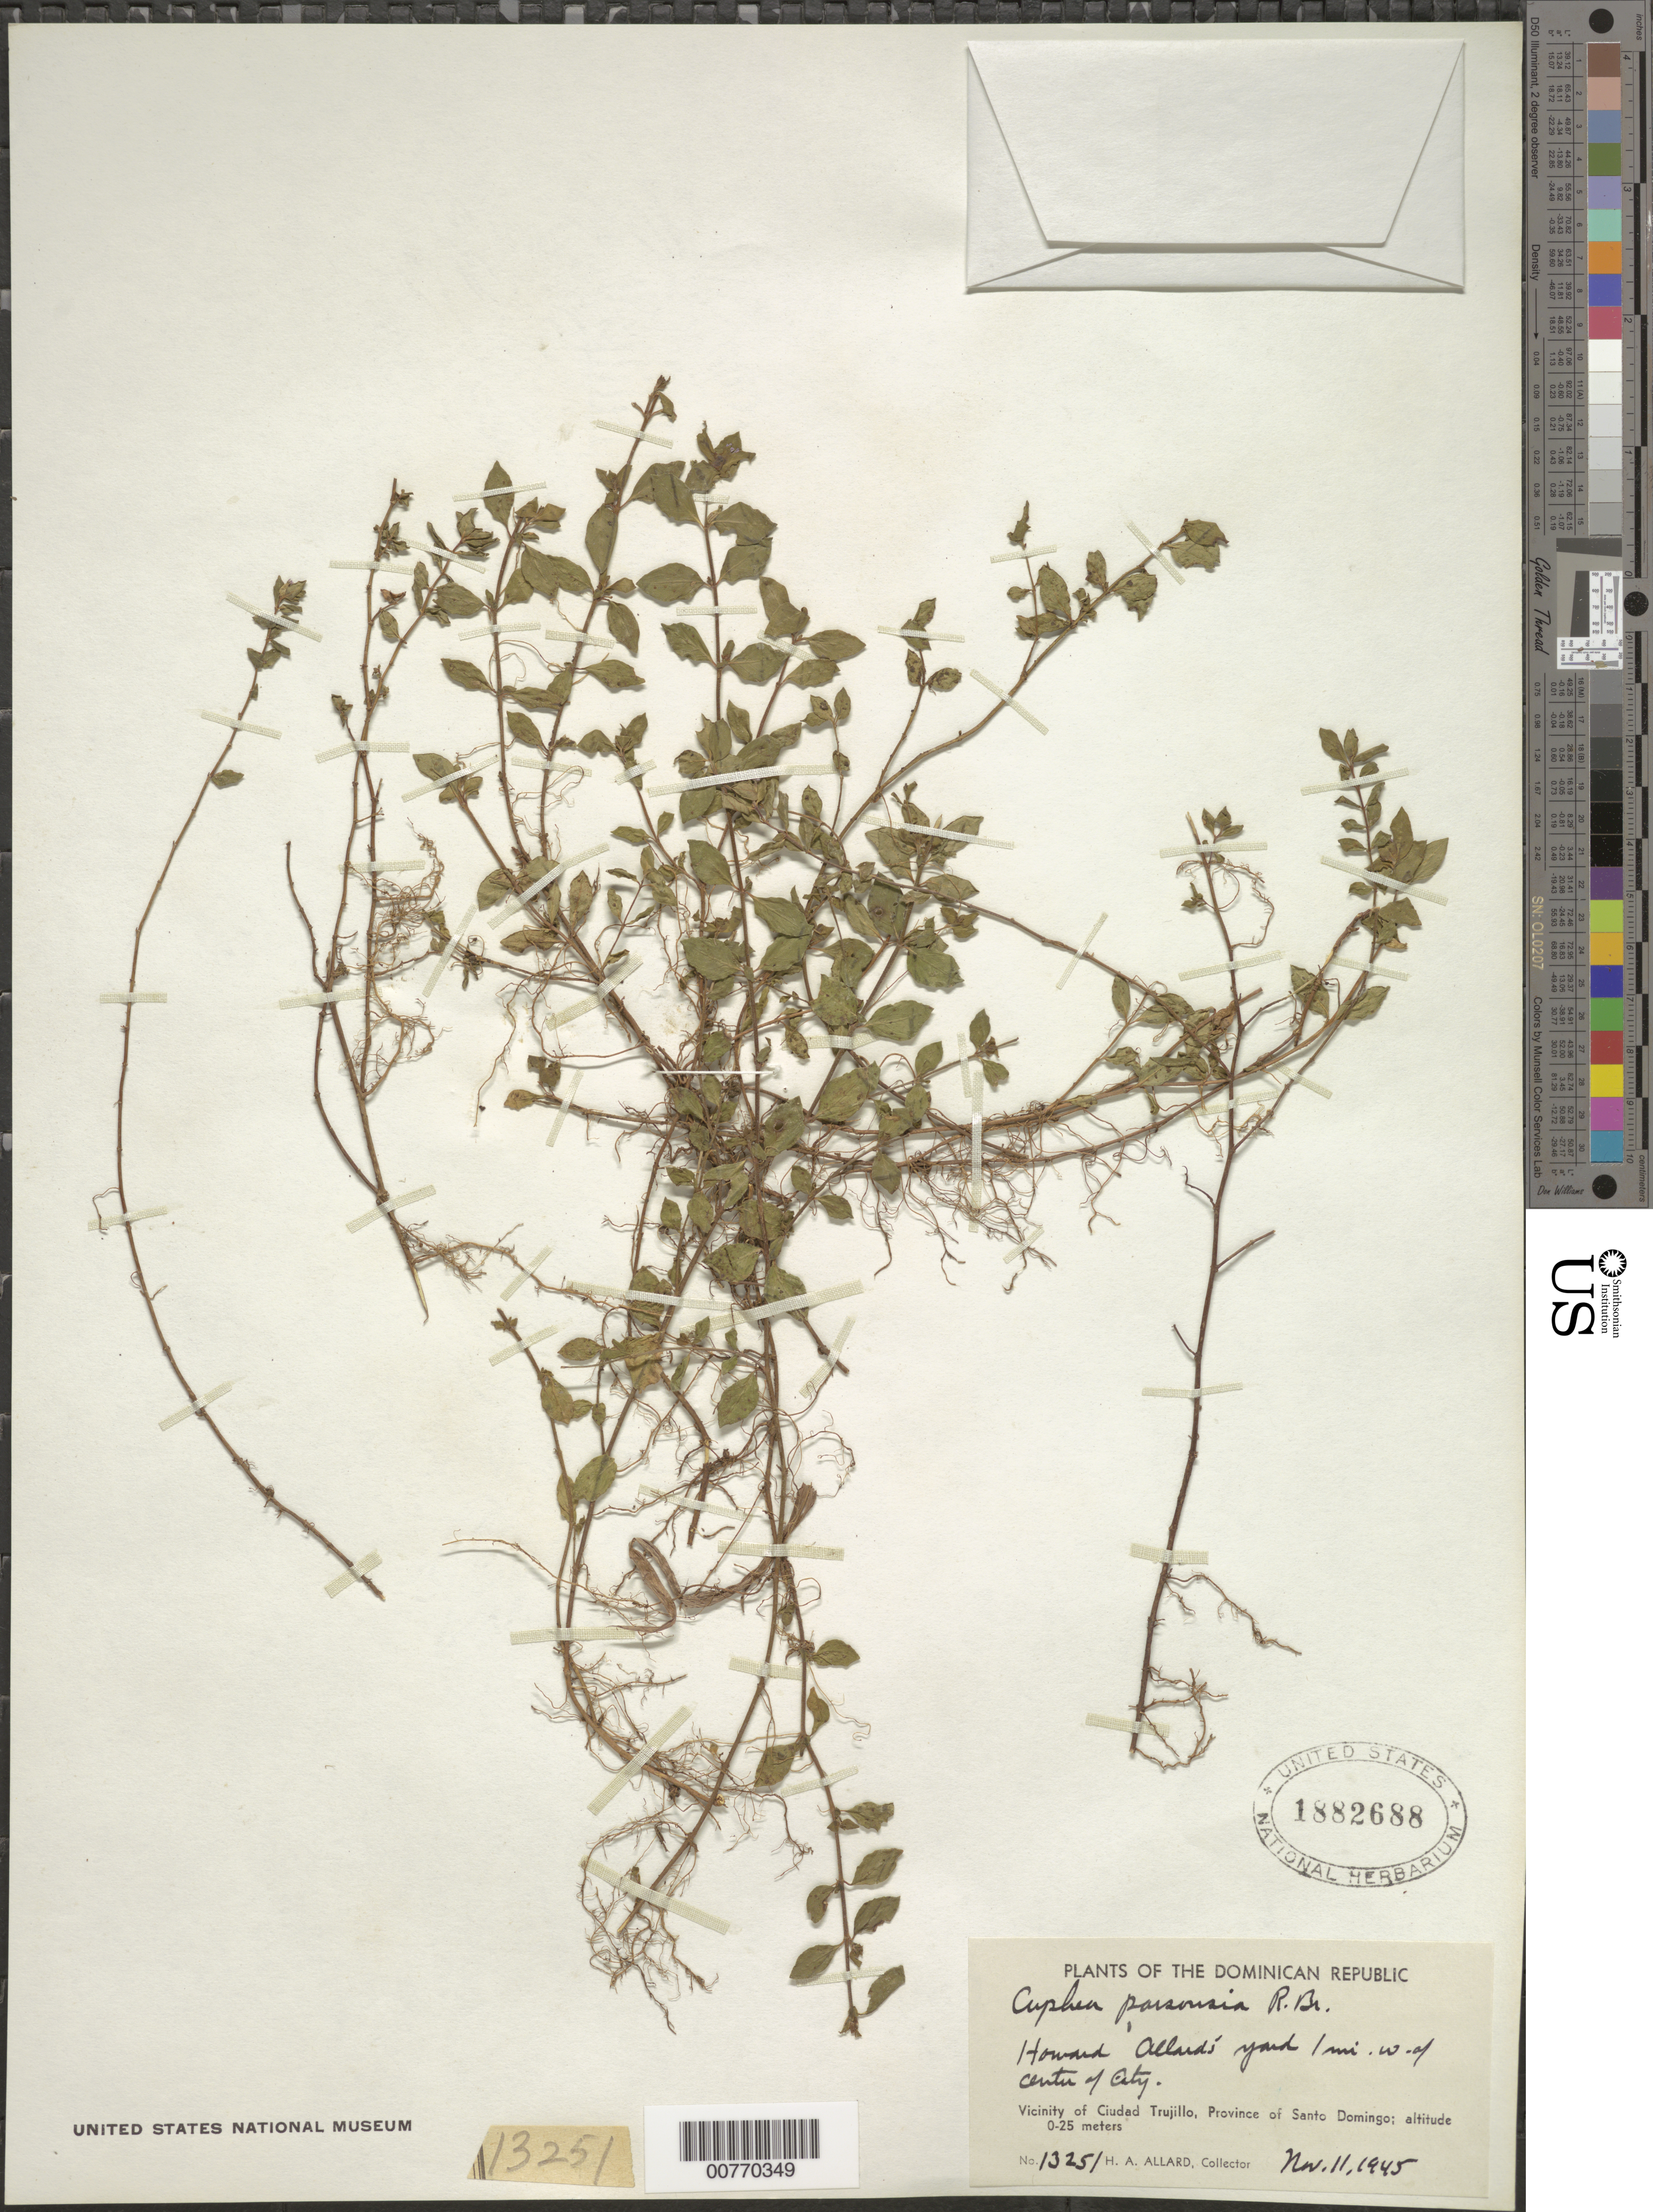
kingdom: Plantae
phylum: Tracheophyta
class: Magnoliopsida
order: Myrtales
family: Lythraceae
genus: Cuphea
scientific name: Cuphea parsonsia var. parsonsia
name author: (L.) R. Br. ex Steud.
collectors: H. A. Allard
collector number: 13251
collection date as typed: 11 Nov 1945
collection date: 1945-11-11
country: Dominican Republic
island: Hispaniola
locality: Vicinity of Trujillo, Province of Santo Domingo, Howard Allard's yard, 1 mile west of center of city.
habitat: in yard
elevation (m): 0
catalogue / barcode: US 1882688